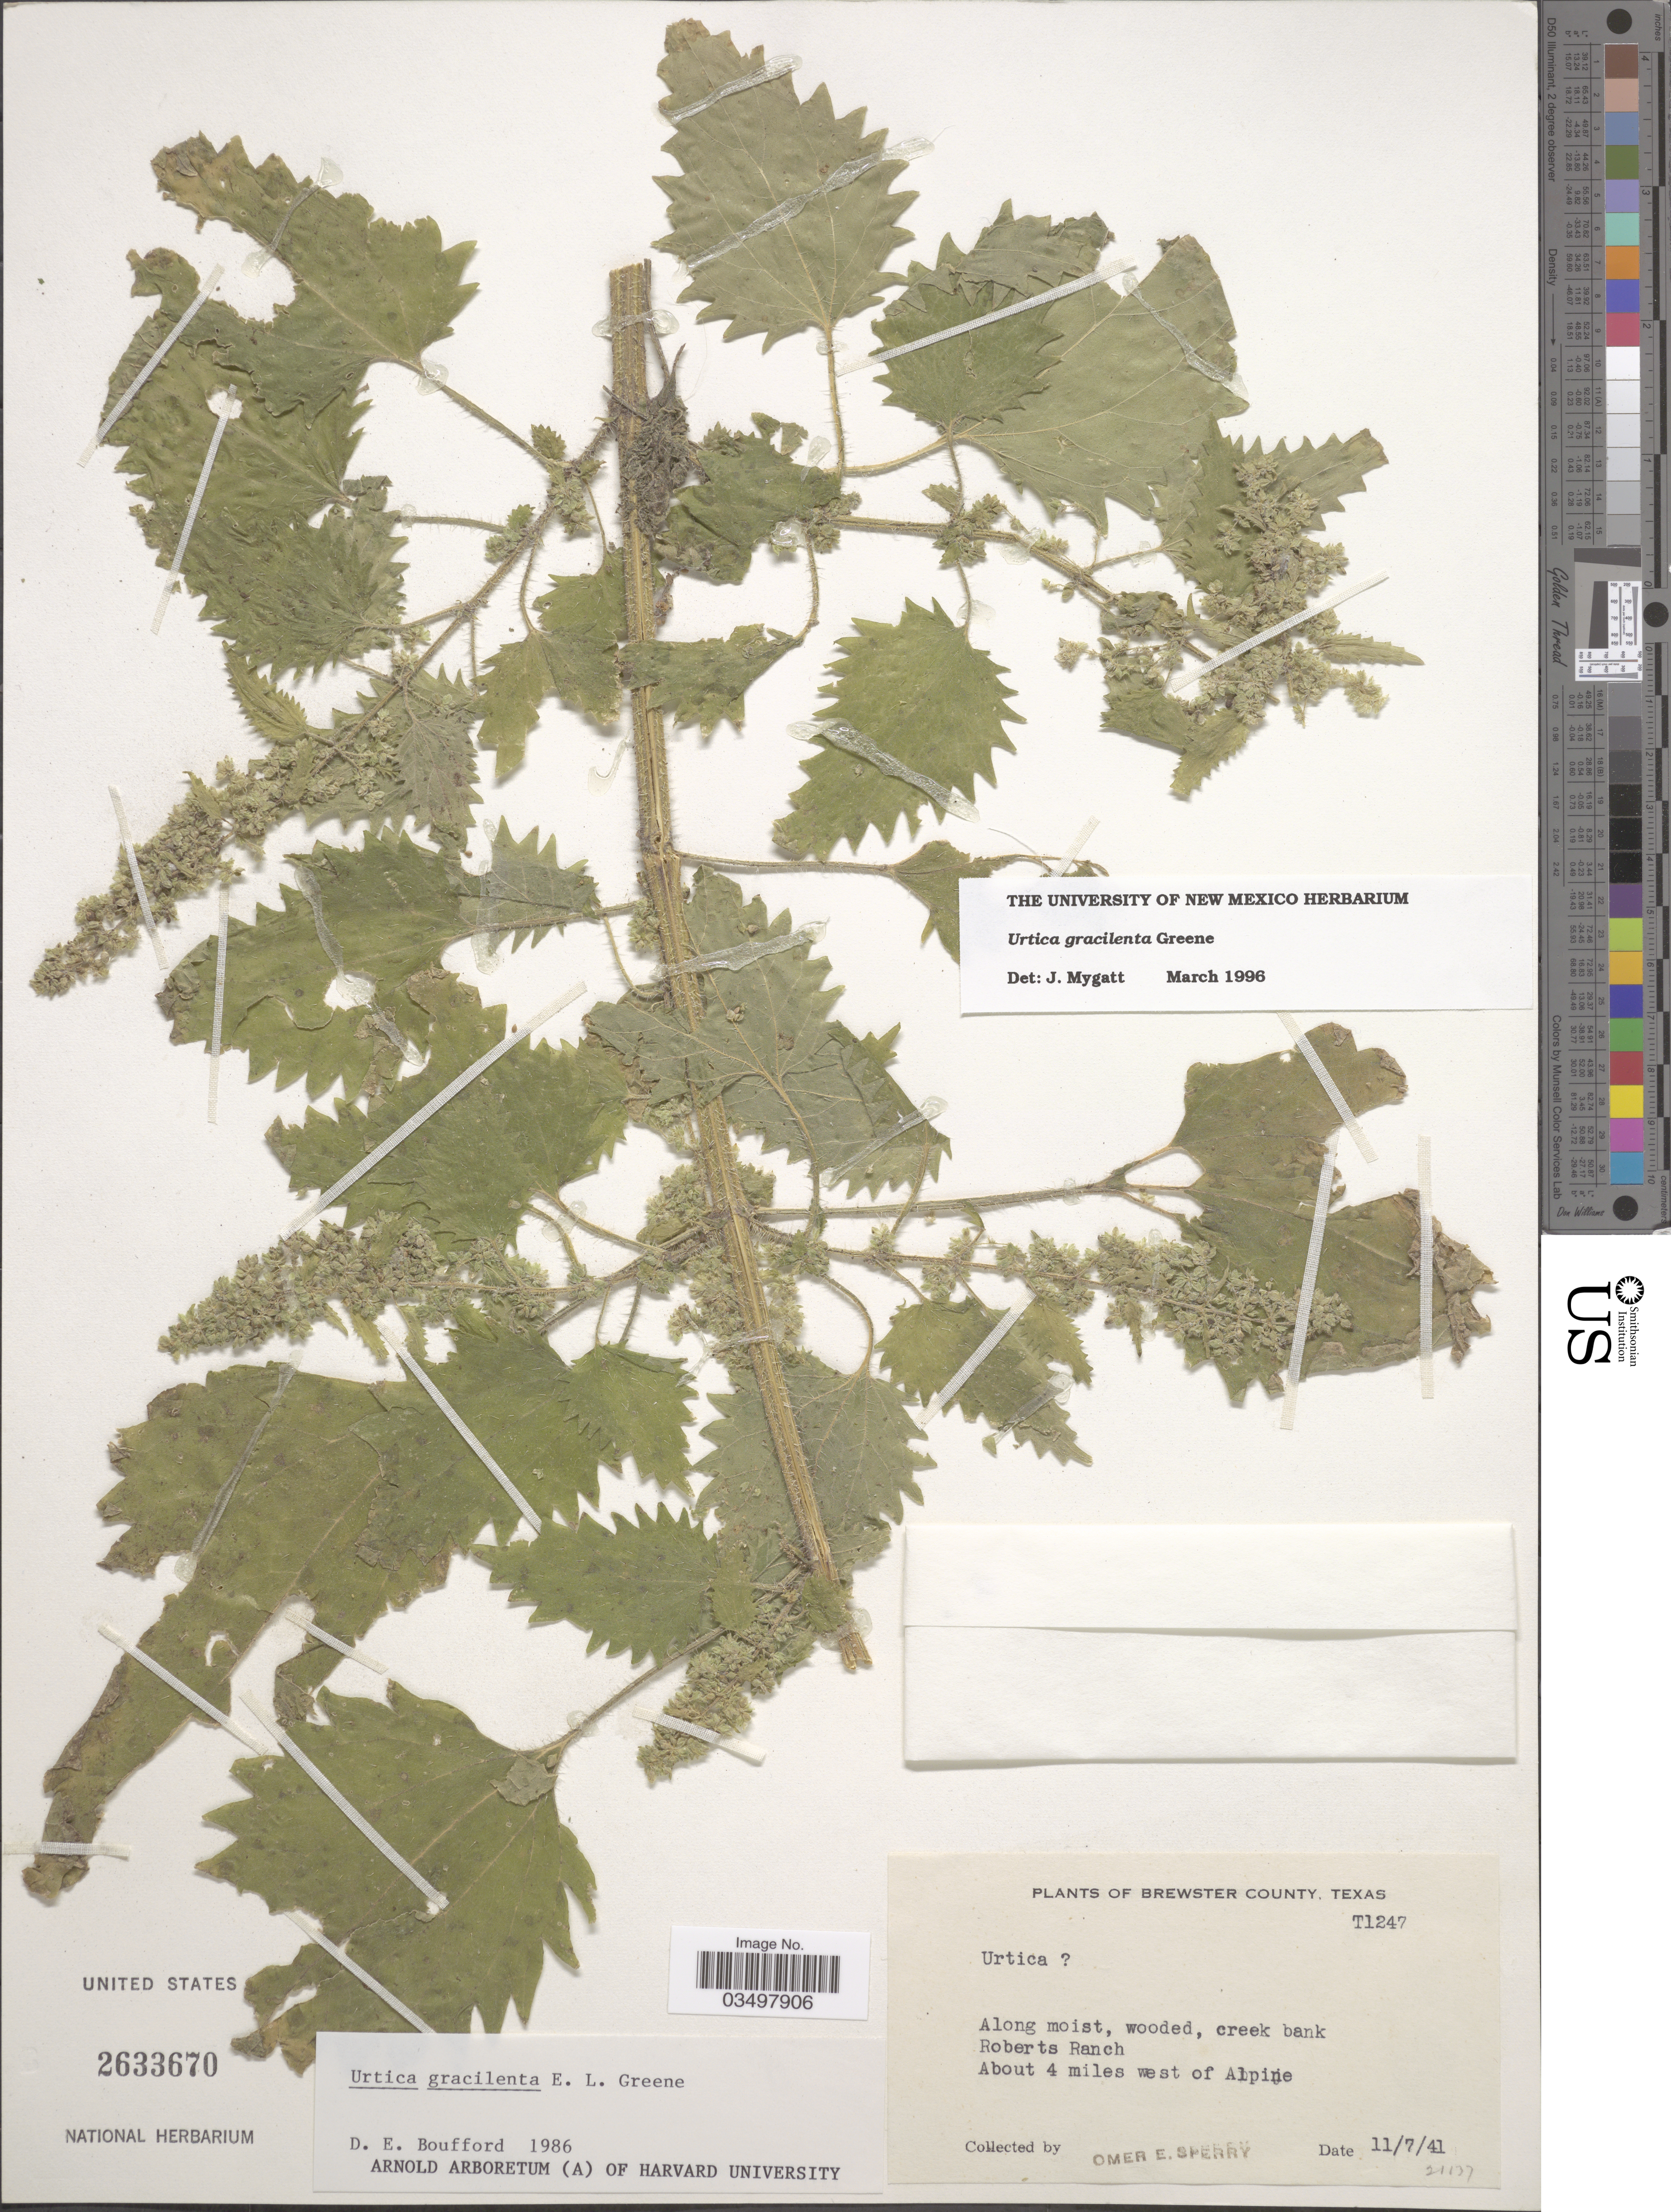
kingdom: Plantae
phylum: Tracheophyta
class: Magnoliopsida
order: Rosales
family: Urticaceae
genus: Urtica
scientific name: Urtica gracilenta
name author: Greene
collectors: O. E. Sperry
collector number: T1247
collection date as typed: Transcribed d/m/y: 7/11/41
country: United States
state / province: Texas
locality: Brewster County. Roberts Ranch. About 4 miles west of Alpine.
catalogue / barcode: US 2633670